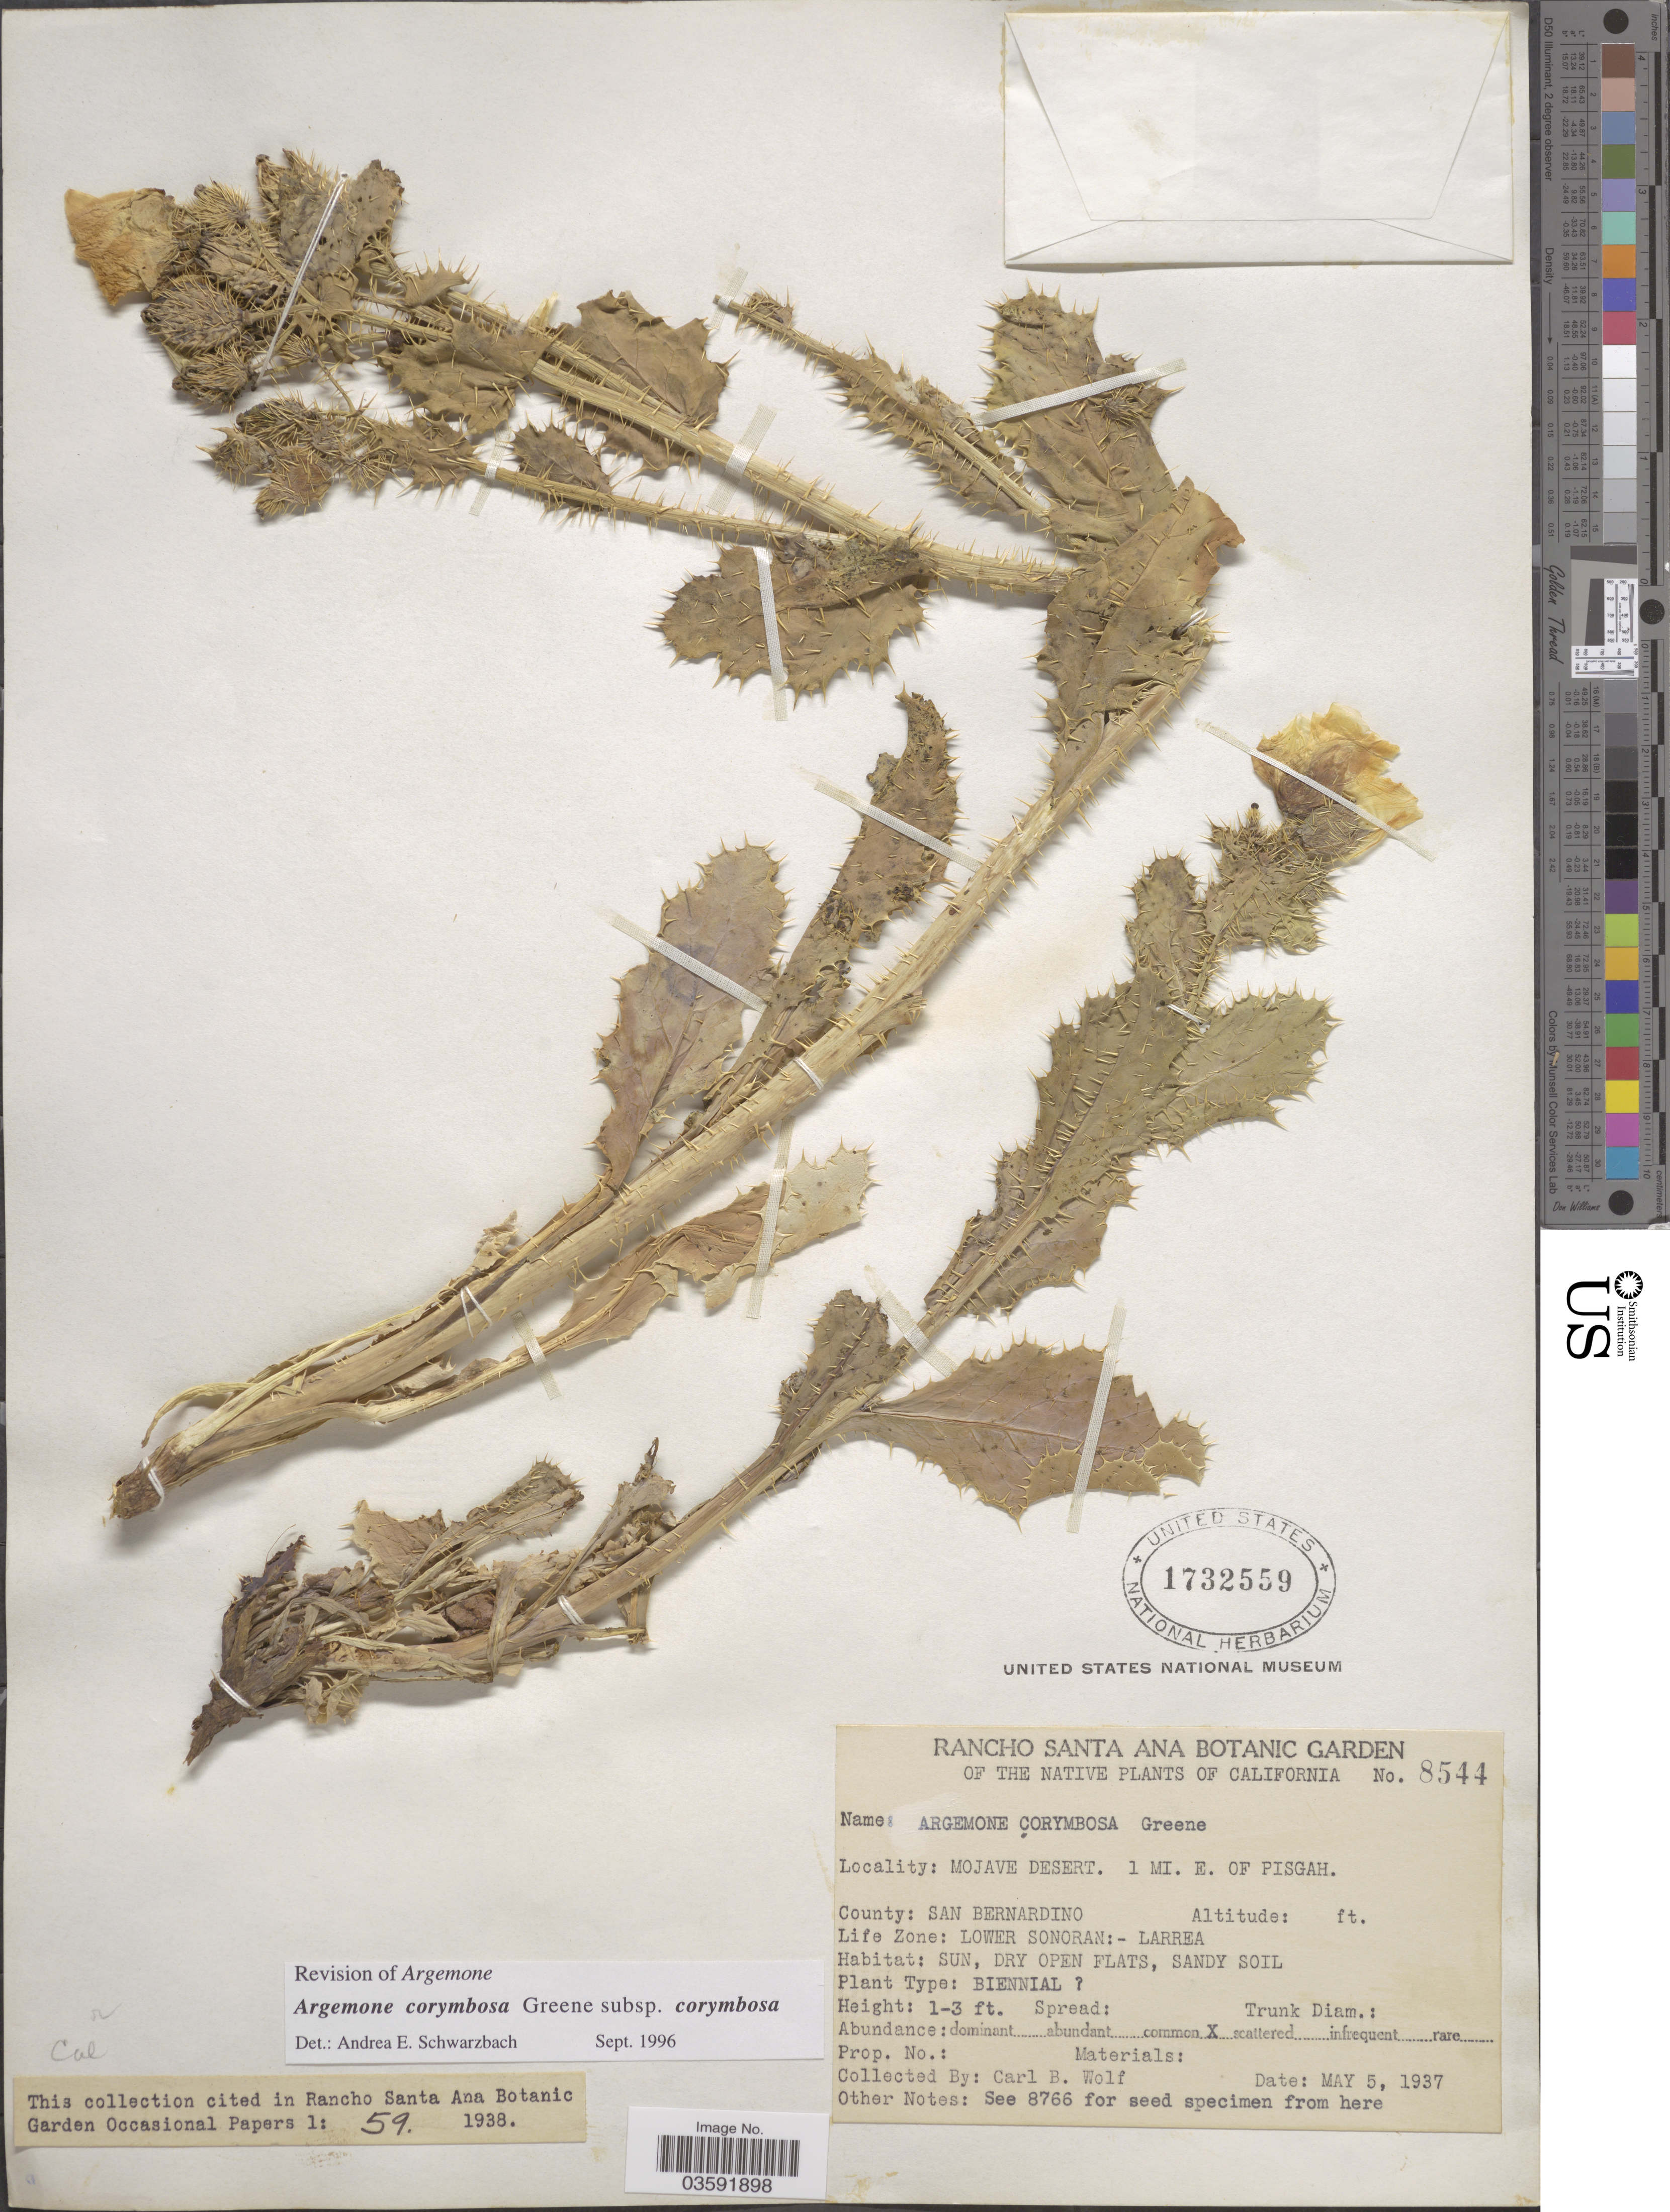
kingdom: Plantae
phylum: Tracheophyta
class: Magnoliopsida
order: Ranunculales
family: Papaveraceae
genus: Argemone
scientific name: Argemone corymbosa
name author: Greene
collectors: C. B. Wolf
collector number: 8544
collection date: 1937-05-05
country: United States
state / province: California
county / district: San Bernardino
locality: Mojave Desert. 1 Mi. E. of Pisgah. County: San Bernardino. Life Zone: Lower Sonoran.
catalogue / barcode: US 1732559